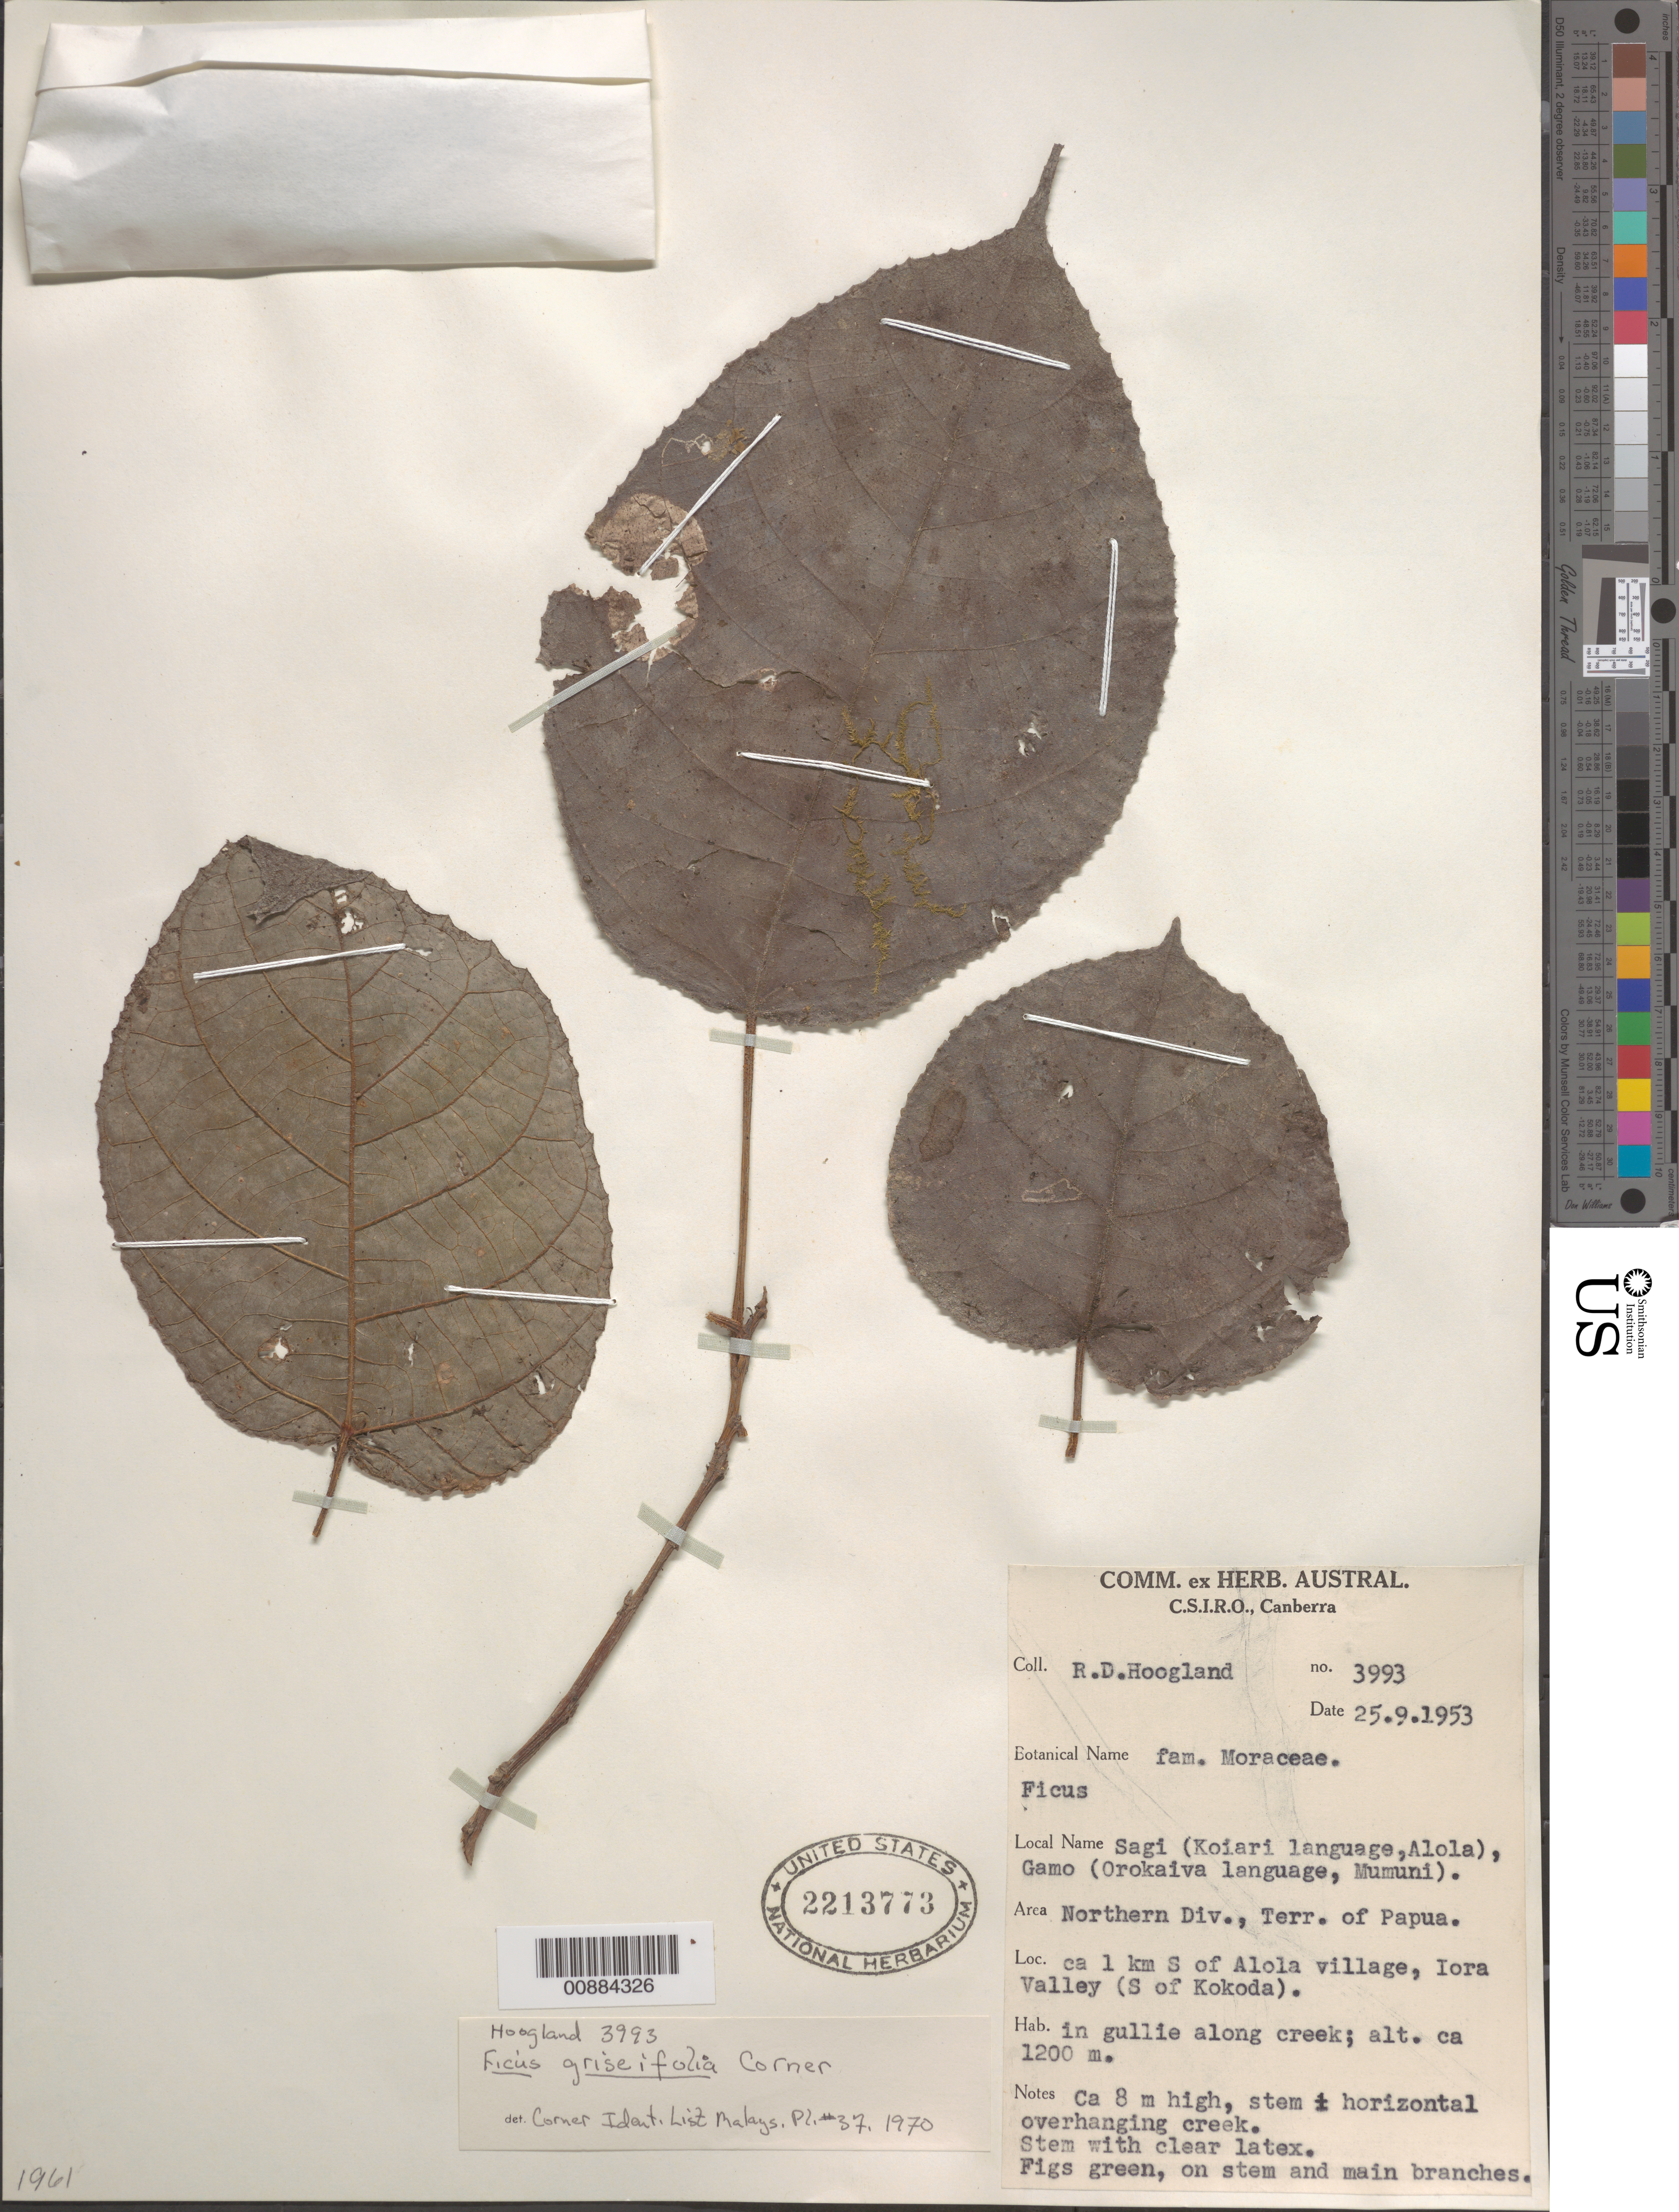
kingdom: Plantae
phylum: Tracheophyta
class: Magnoliopsida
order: Rosales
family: Moraceae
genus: Ficus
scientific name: Ficus griseifolia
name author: Corner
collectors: R. D. Hoogland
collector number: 3993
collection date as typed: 25 Sep 1953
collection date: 1953-09-25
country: Papua New Guinea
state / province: Northern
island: New Guinea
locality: ca 1 km S of Alola village, Iora Valley (S of Kikoda).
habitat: In gullie along creek.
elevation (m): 1200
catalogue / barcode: US 2213773